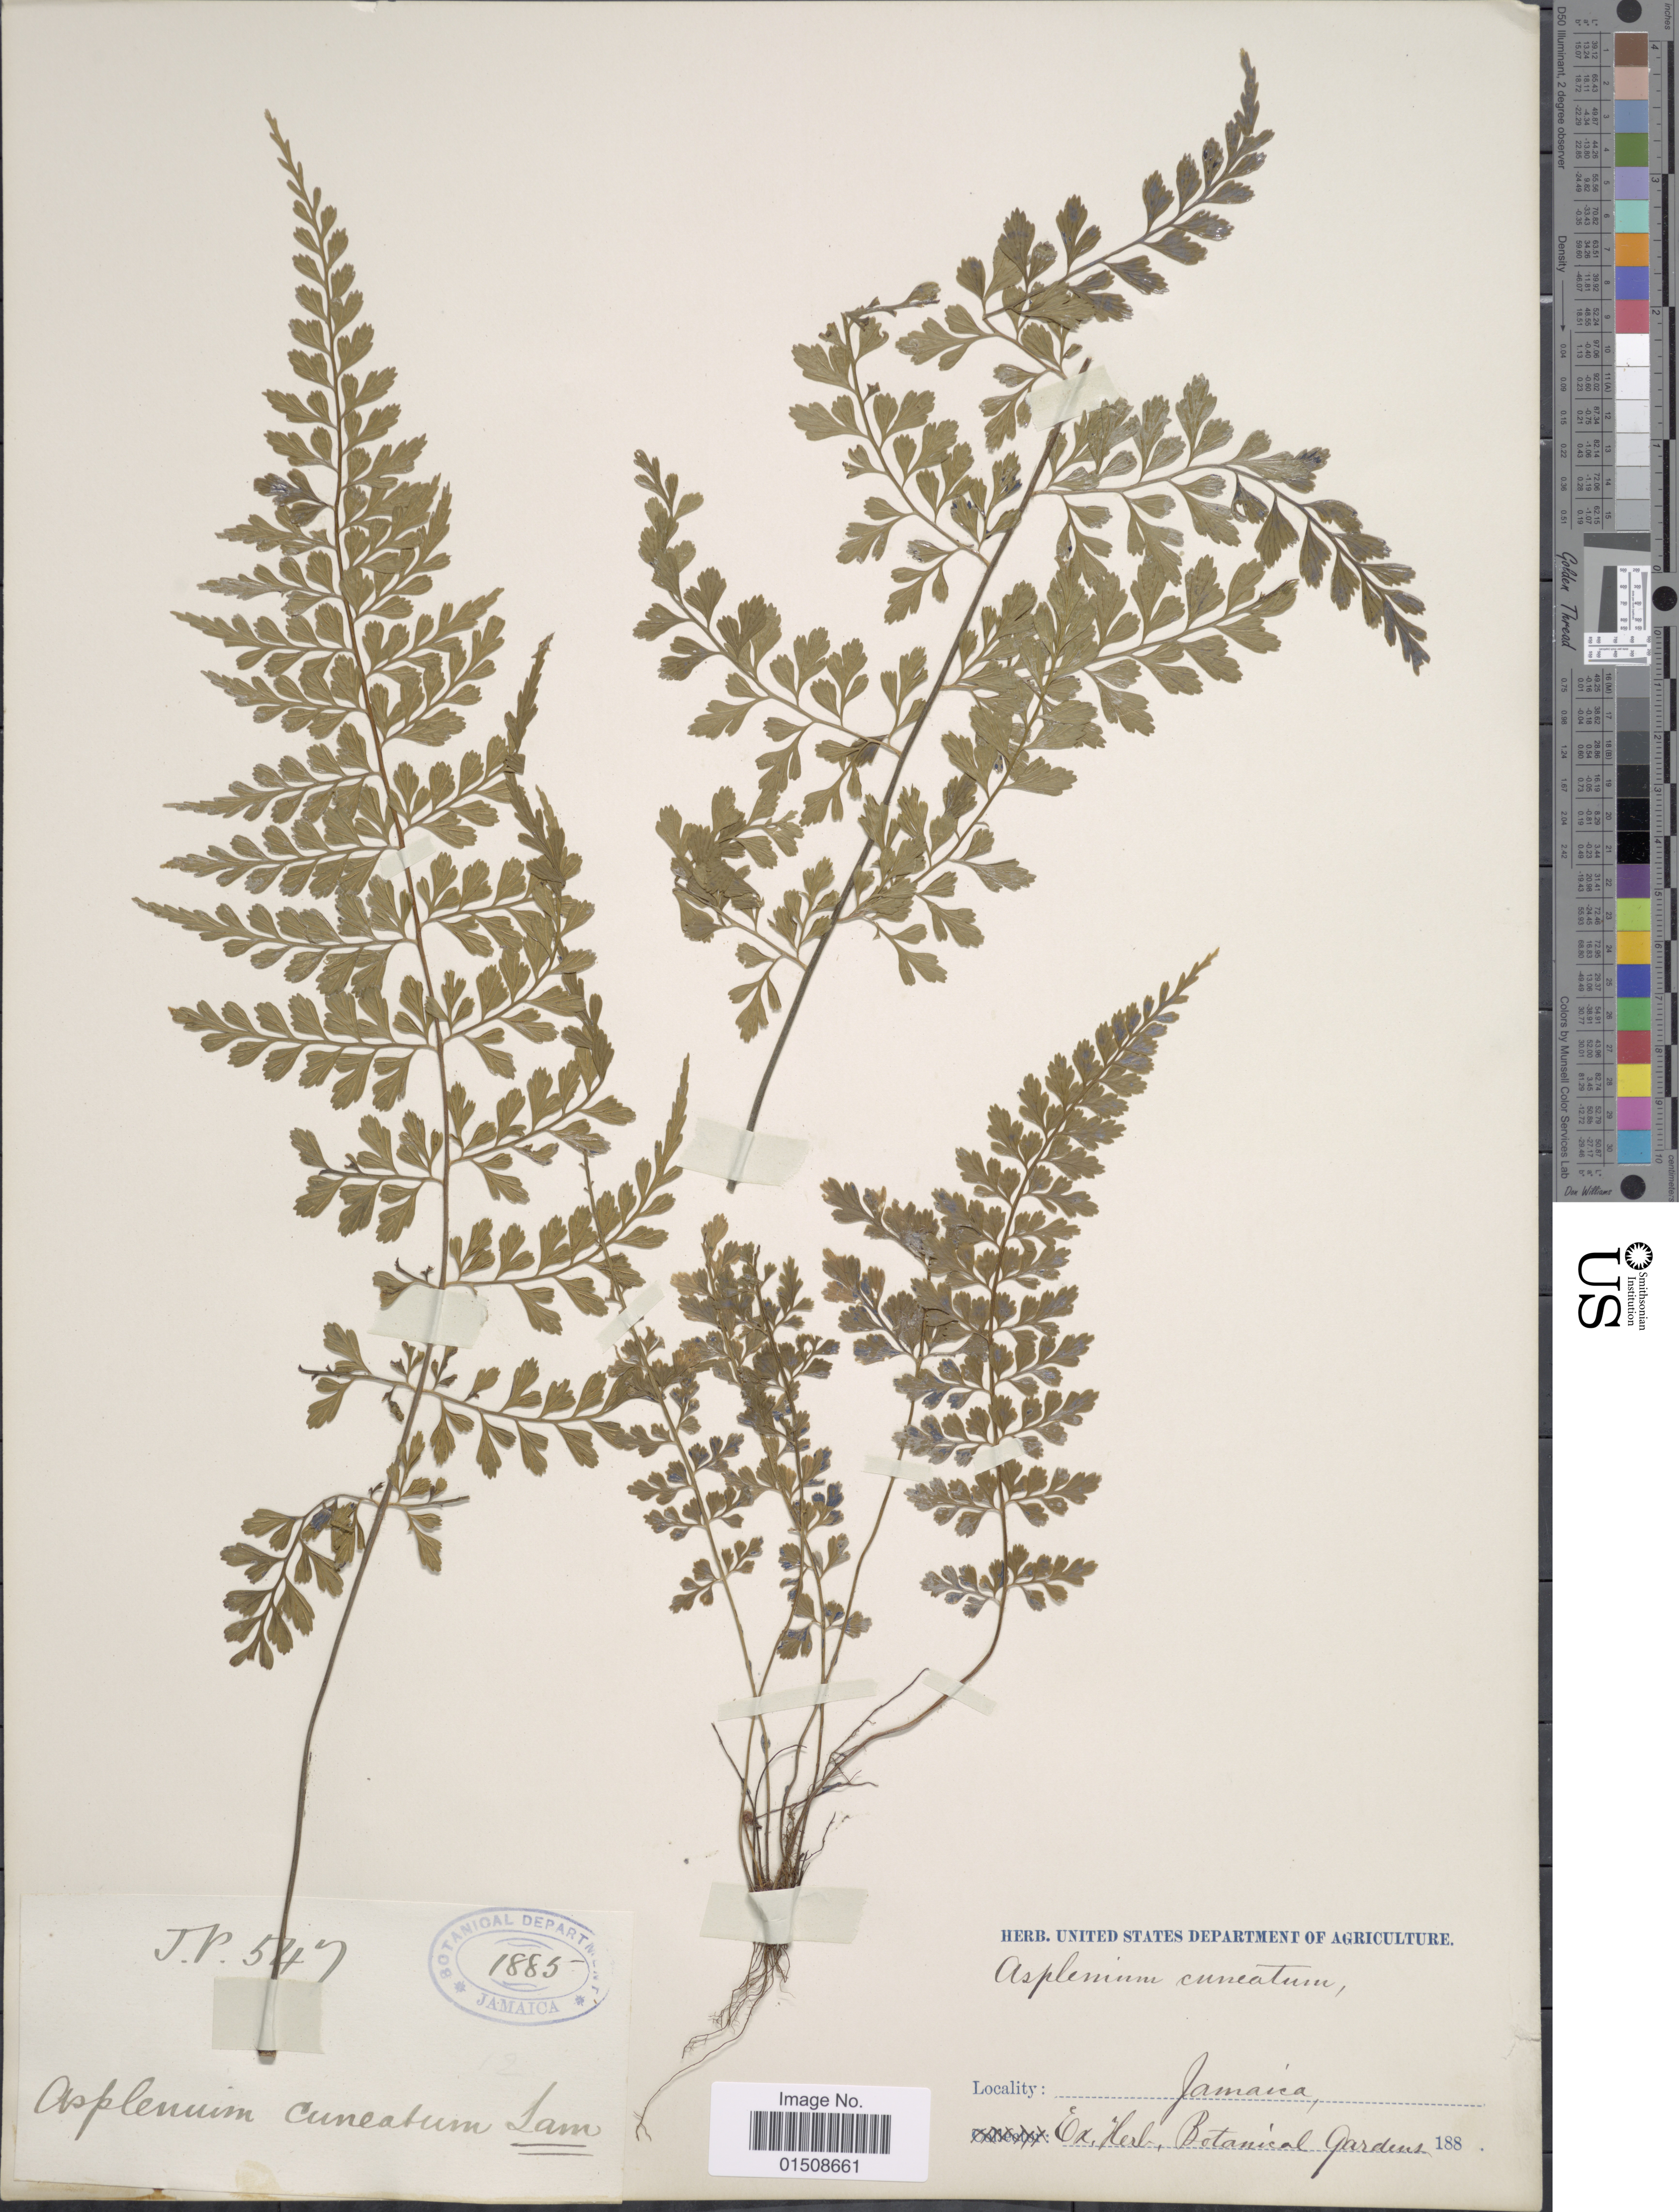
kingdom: Plantae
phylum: Tracheophyta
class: Polypodiopsida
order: Polypodiales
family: Aspleniaceae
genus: Asplenium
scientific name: Asplenium cuneatum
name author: Lam.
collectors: J.P.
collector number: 547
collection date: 1885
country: Jamaica